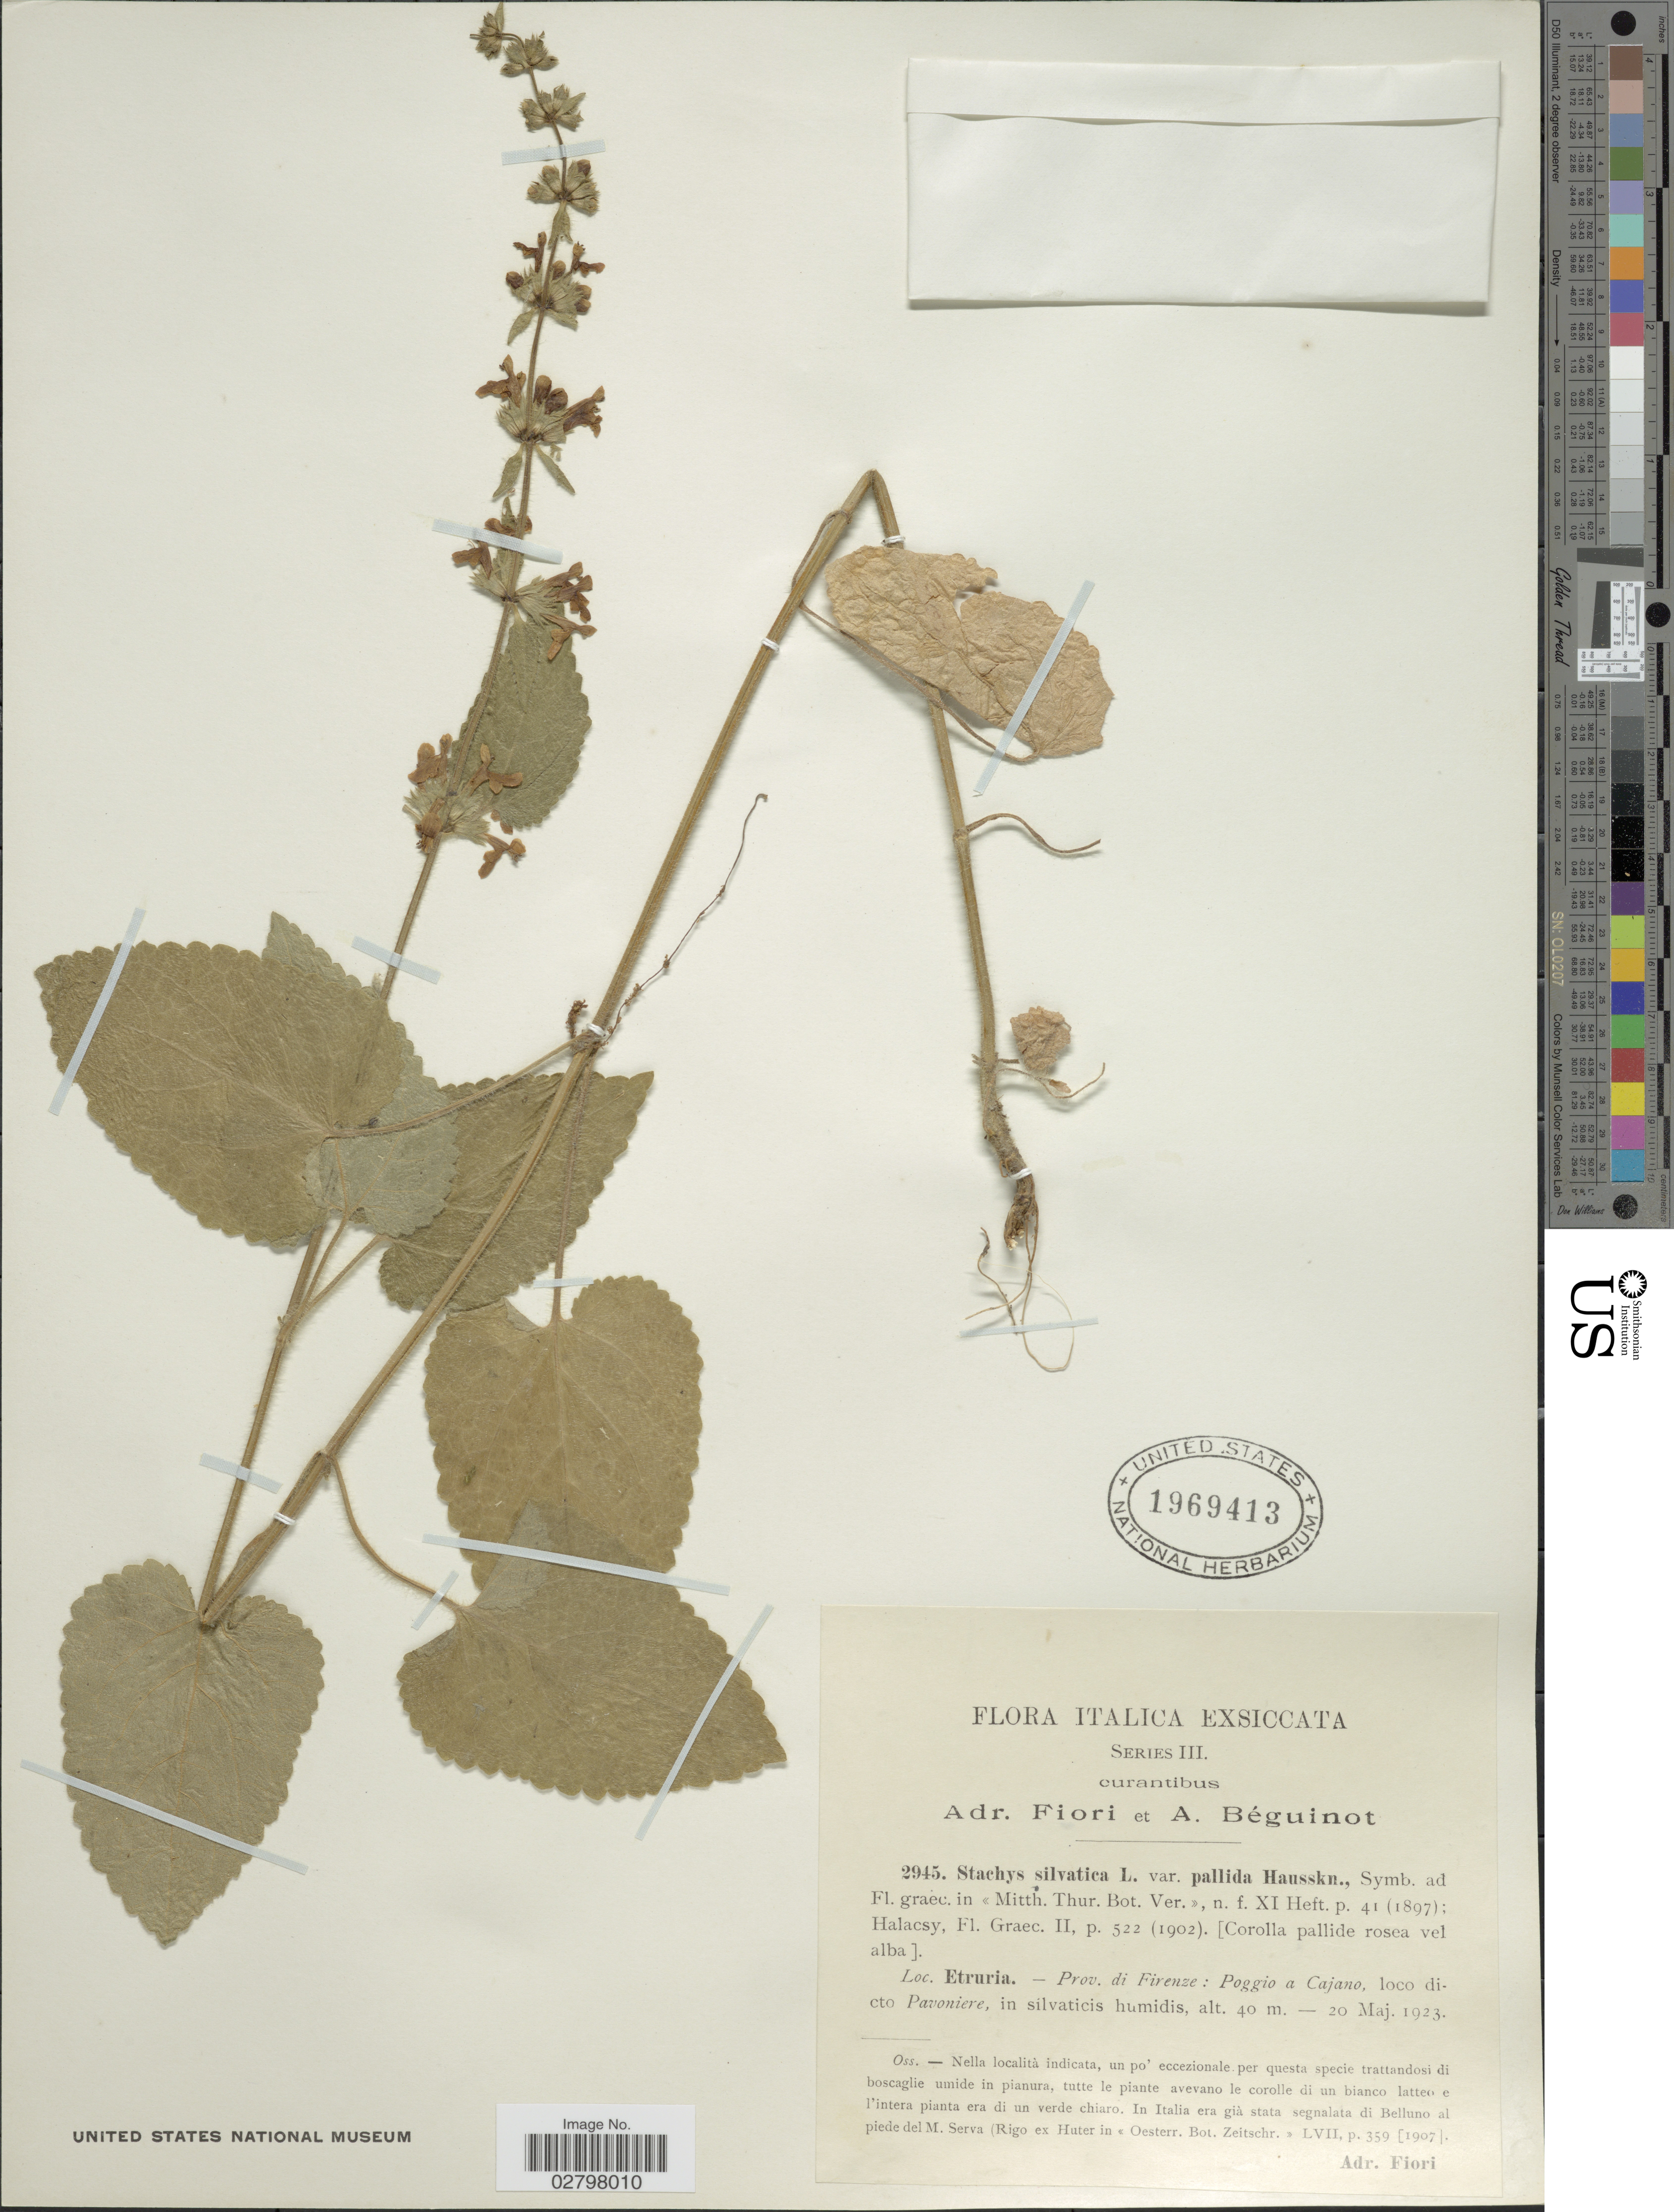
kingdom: Plantae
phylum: Tracheophyta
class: Magnoliopsida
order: Lamiales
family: Lamiaceae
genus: Stachys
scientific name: Stachys sylvatica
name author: L.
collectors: A. Fiori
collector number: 2945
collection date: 1923-05-20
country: Italy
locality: Etruria. - Prov. di Firenze: Poggio a Cajano, loco dicto Pavoniere, in silvaticis humidis.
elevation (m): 40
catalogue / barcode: US 1969413